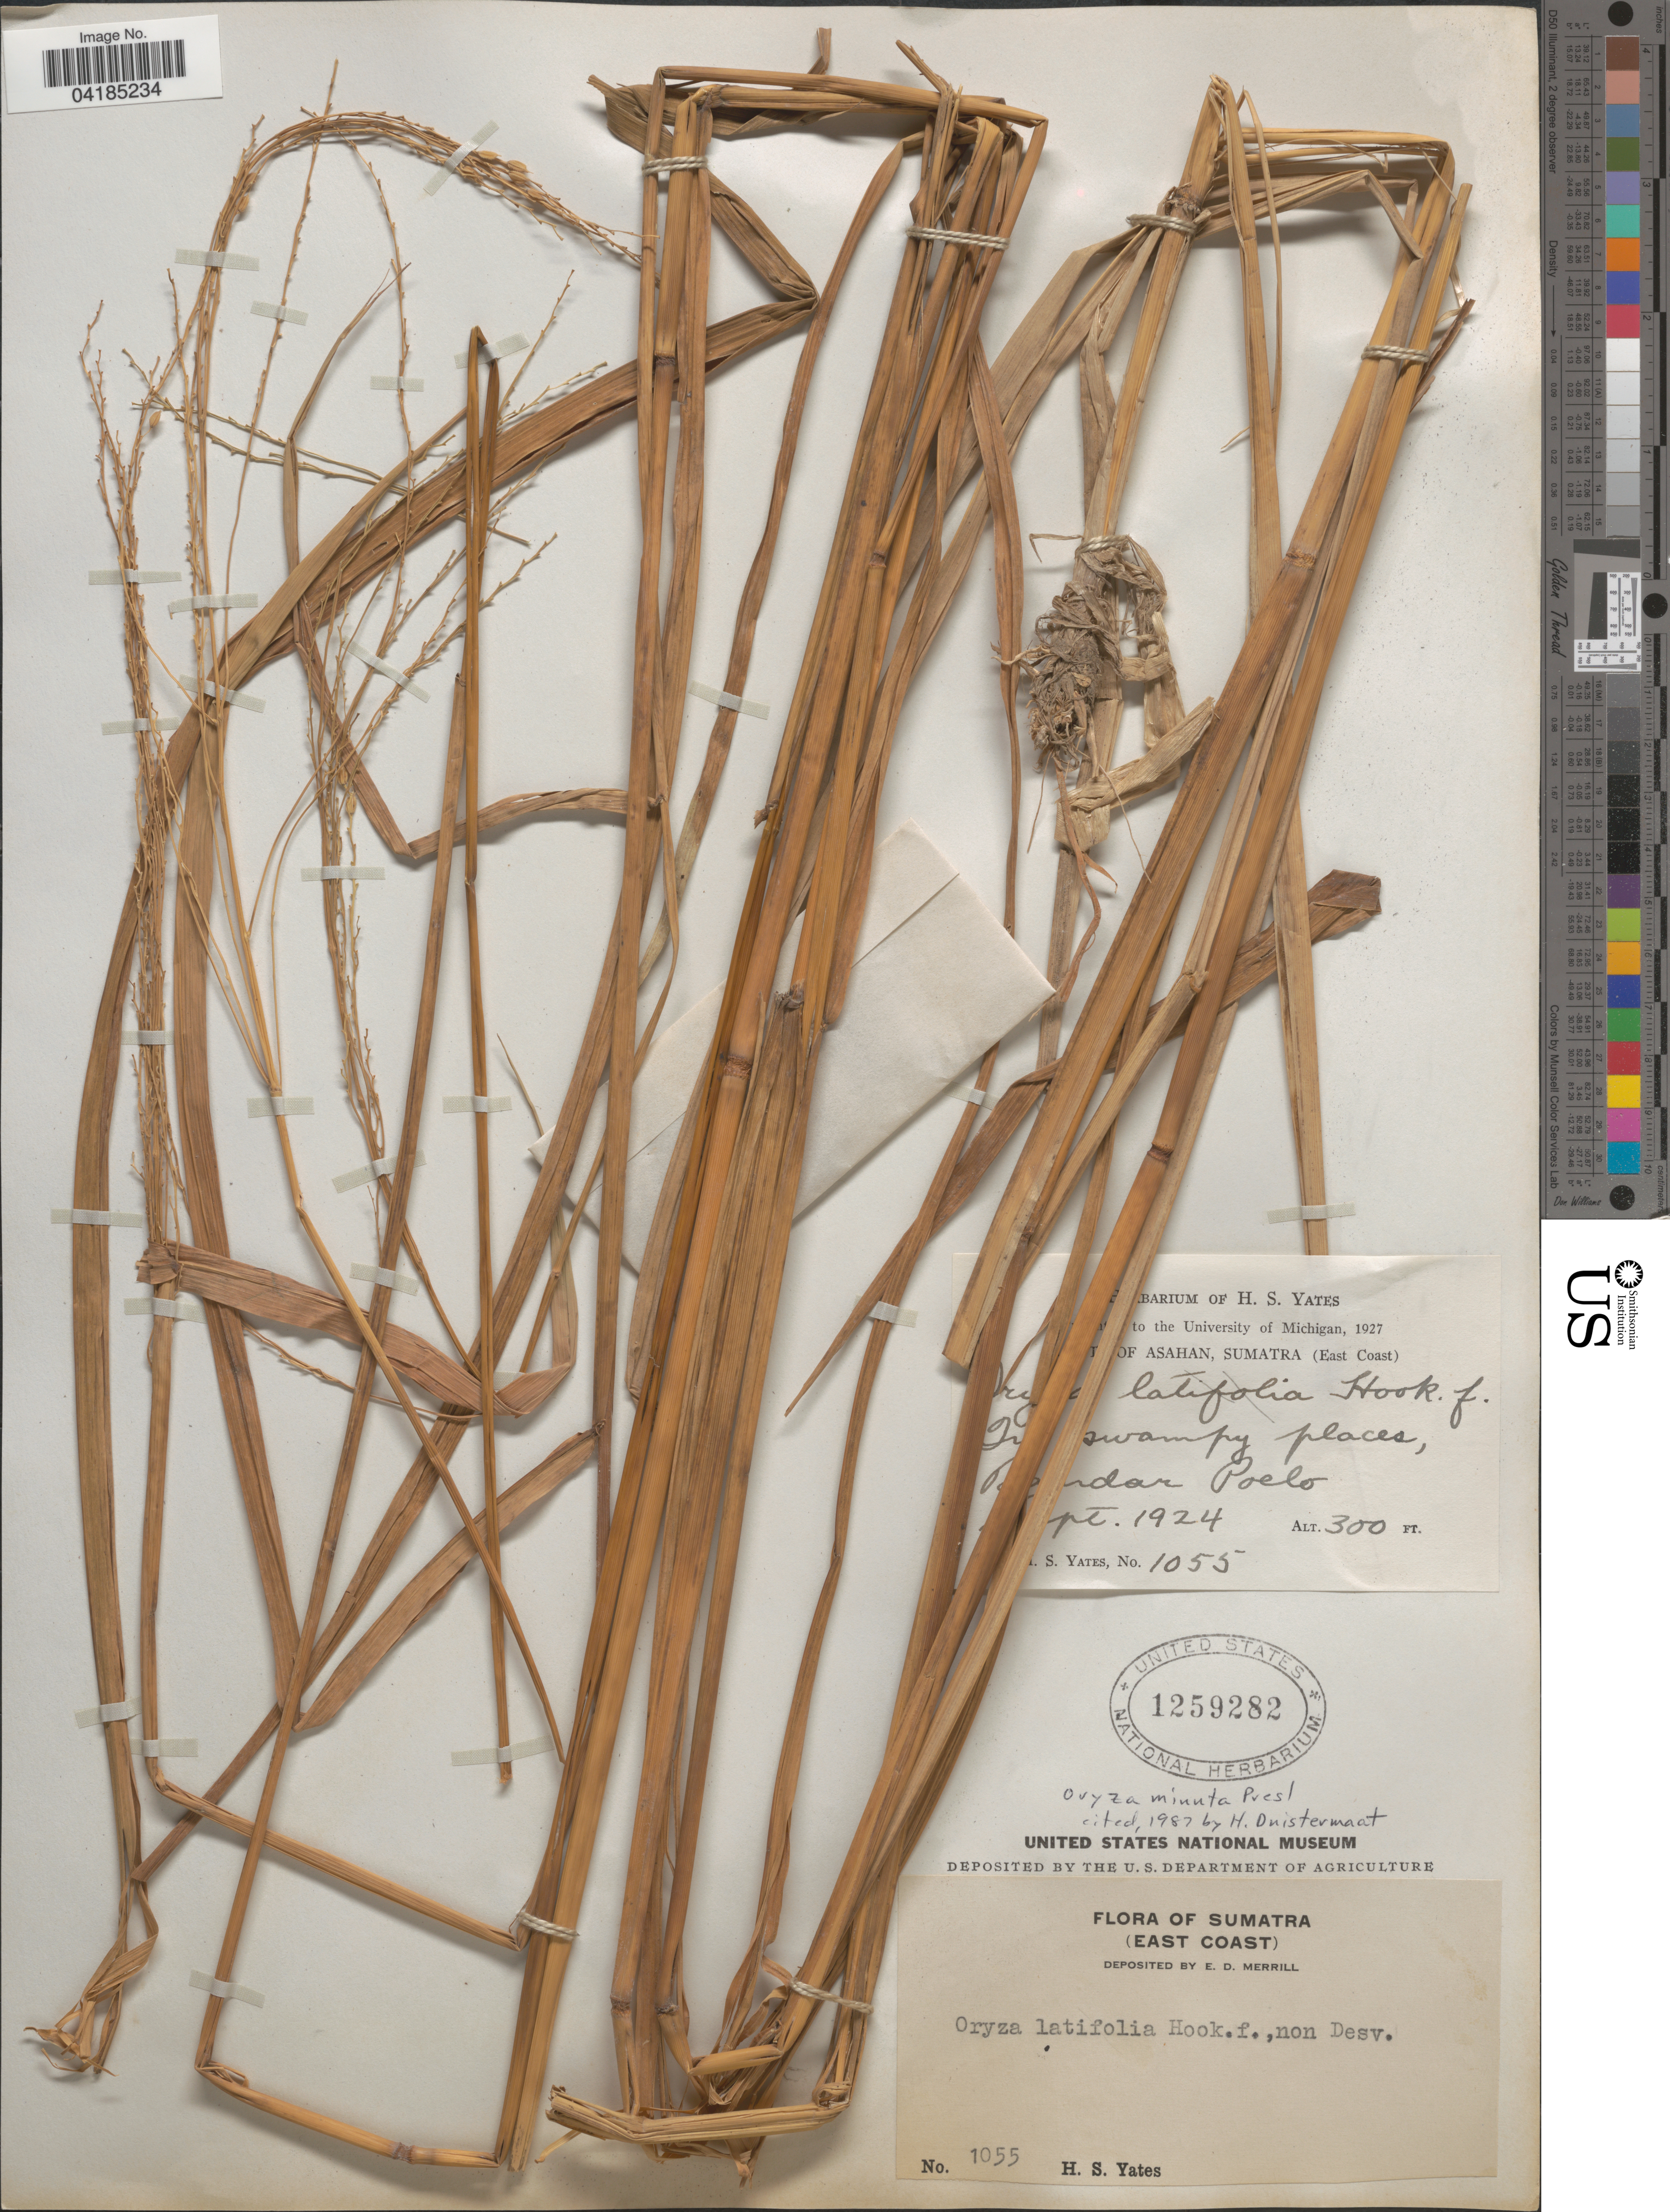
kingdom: Plantae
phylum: Tracheophyta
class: Liliopsida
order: Poales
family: Poaceae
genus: Oryza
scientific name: Oryza latifolia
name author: Desv.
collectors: H. S. Yates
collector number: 1055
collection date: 1924-09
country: Indonesia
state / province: Sumatra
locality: (East Coast). In swampy places, [illegible text]dar Poelo.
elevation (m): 91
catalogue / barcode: US 1259282